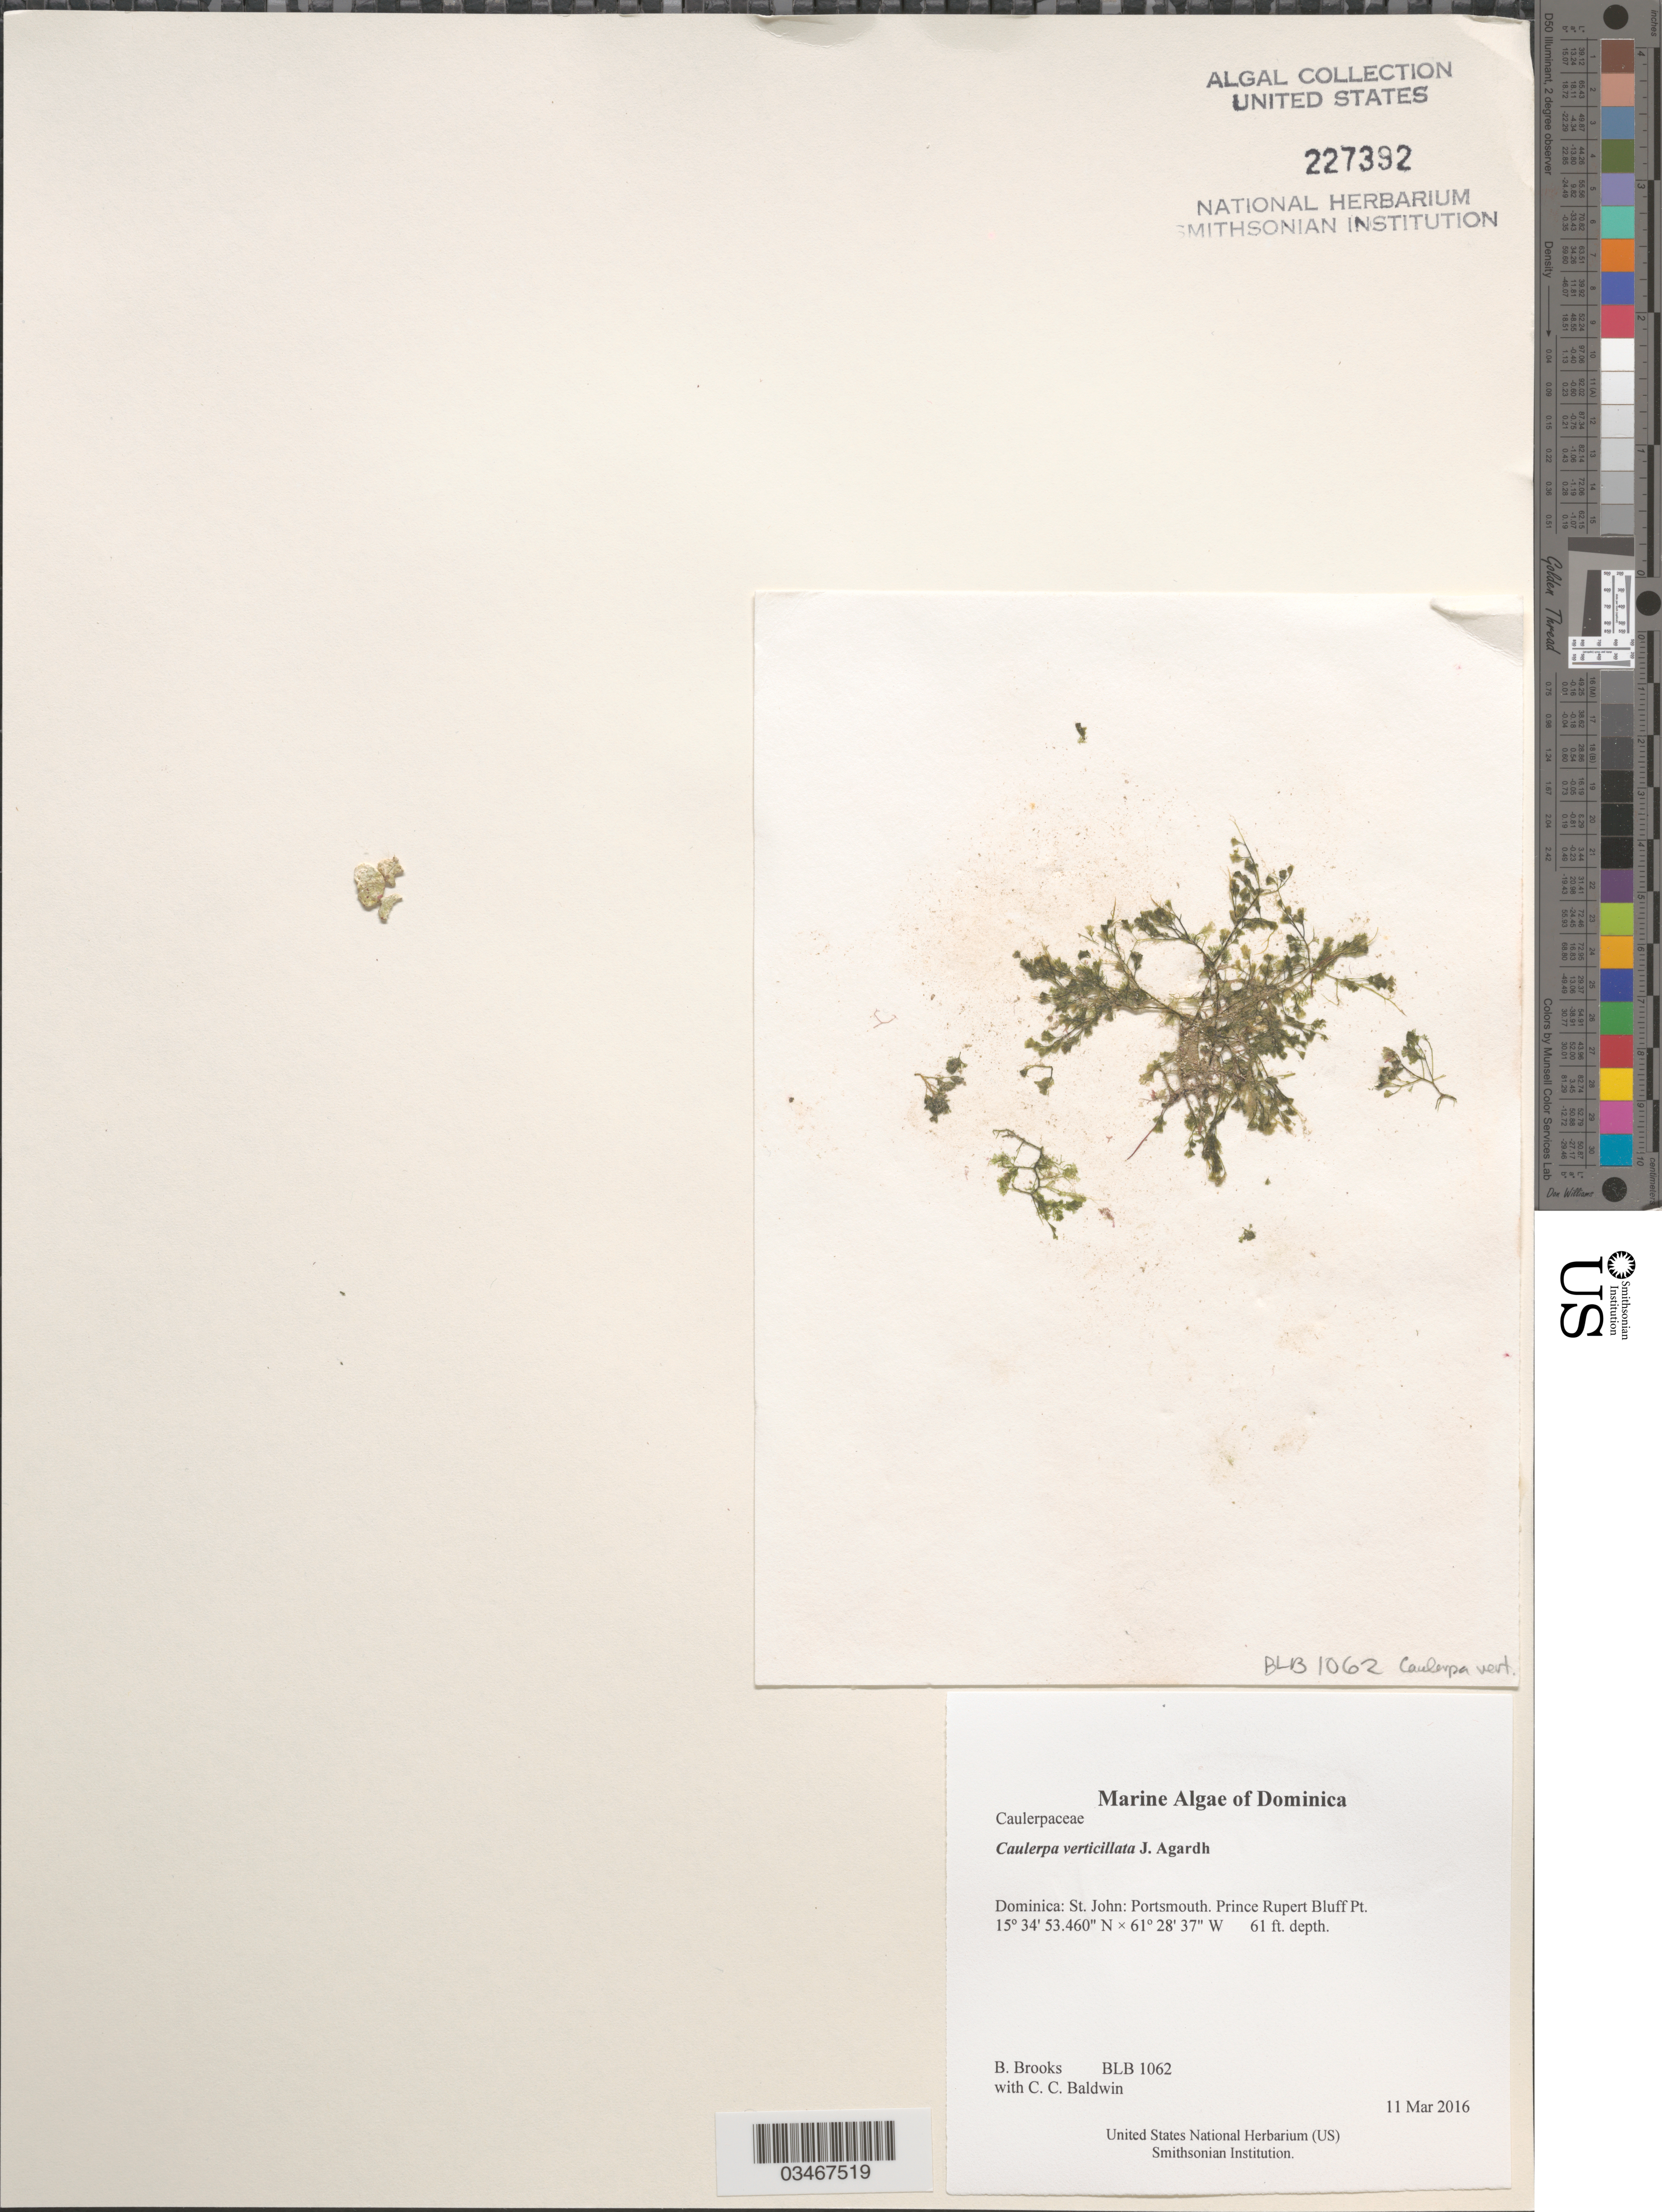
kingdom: Plantae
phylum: Chlorophyta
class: Ulvophyceae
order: Bryopsidales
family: Caulerpaceae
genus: Caulerpa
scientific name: Caulerpa verticillata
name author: J. Agardh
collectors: B. Brooks & C. C. Baldwin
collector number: BLB 1062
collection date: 2016-03-11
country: Dominica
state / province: St. John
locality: Portsmouth. Prince Rubert Bluff Pt.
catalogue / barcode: US 227392